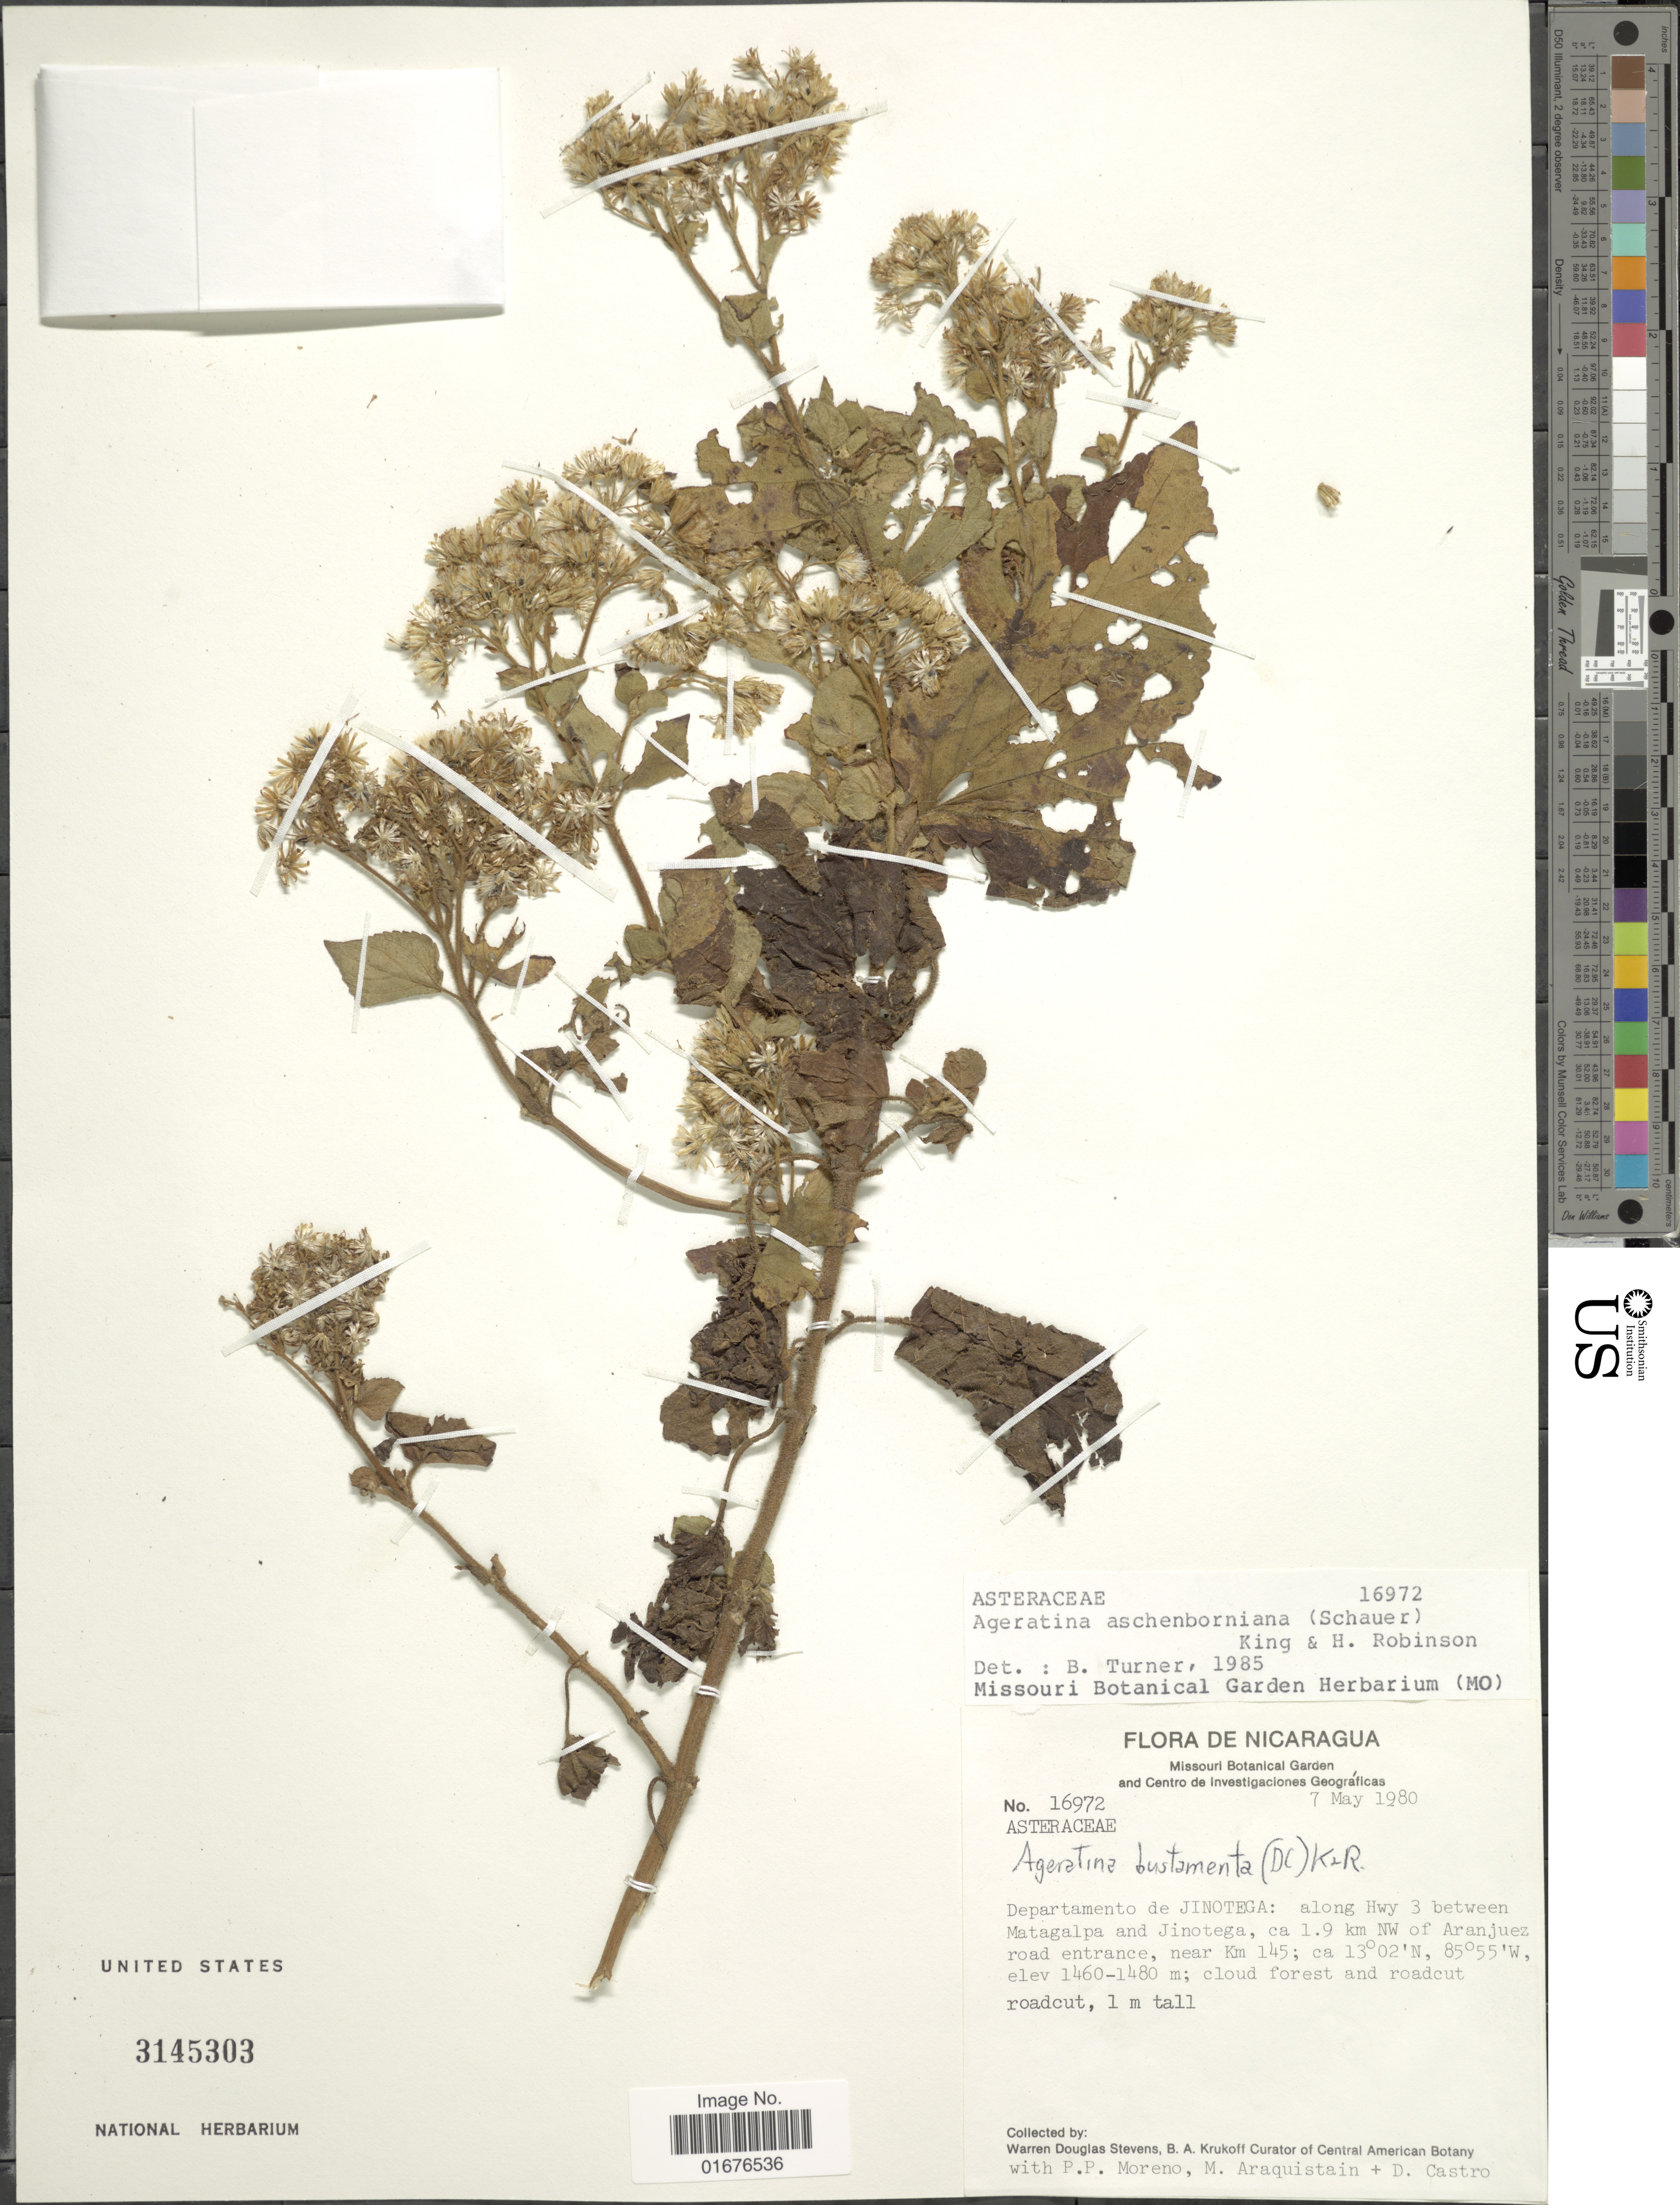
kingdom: Plantae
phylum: Tracheophyta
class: Magnoliopsida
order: Asterales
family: Asteraceae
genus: Ageratina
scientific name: Ageratina pichinchensis var. bustamenta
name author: (DC.) R.M. King & H. Rob.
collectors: W. D. Stevens, B. A. Krukoff, P. Moreno, M. Araquistain & D. Castro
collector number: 16972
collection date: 1980-05-07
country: Nicaragua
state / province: Jinotega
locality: Along Hwy 3 between Matagalpa and Jinotega, ca 1.9 km NW of Aranjuez road entrance, near Km 145; cloud forest and roadcut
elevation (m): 1460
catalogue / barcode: US 3145303